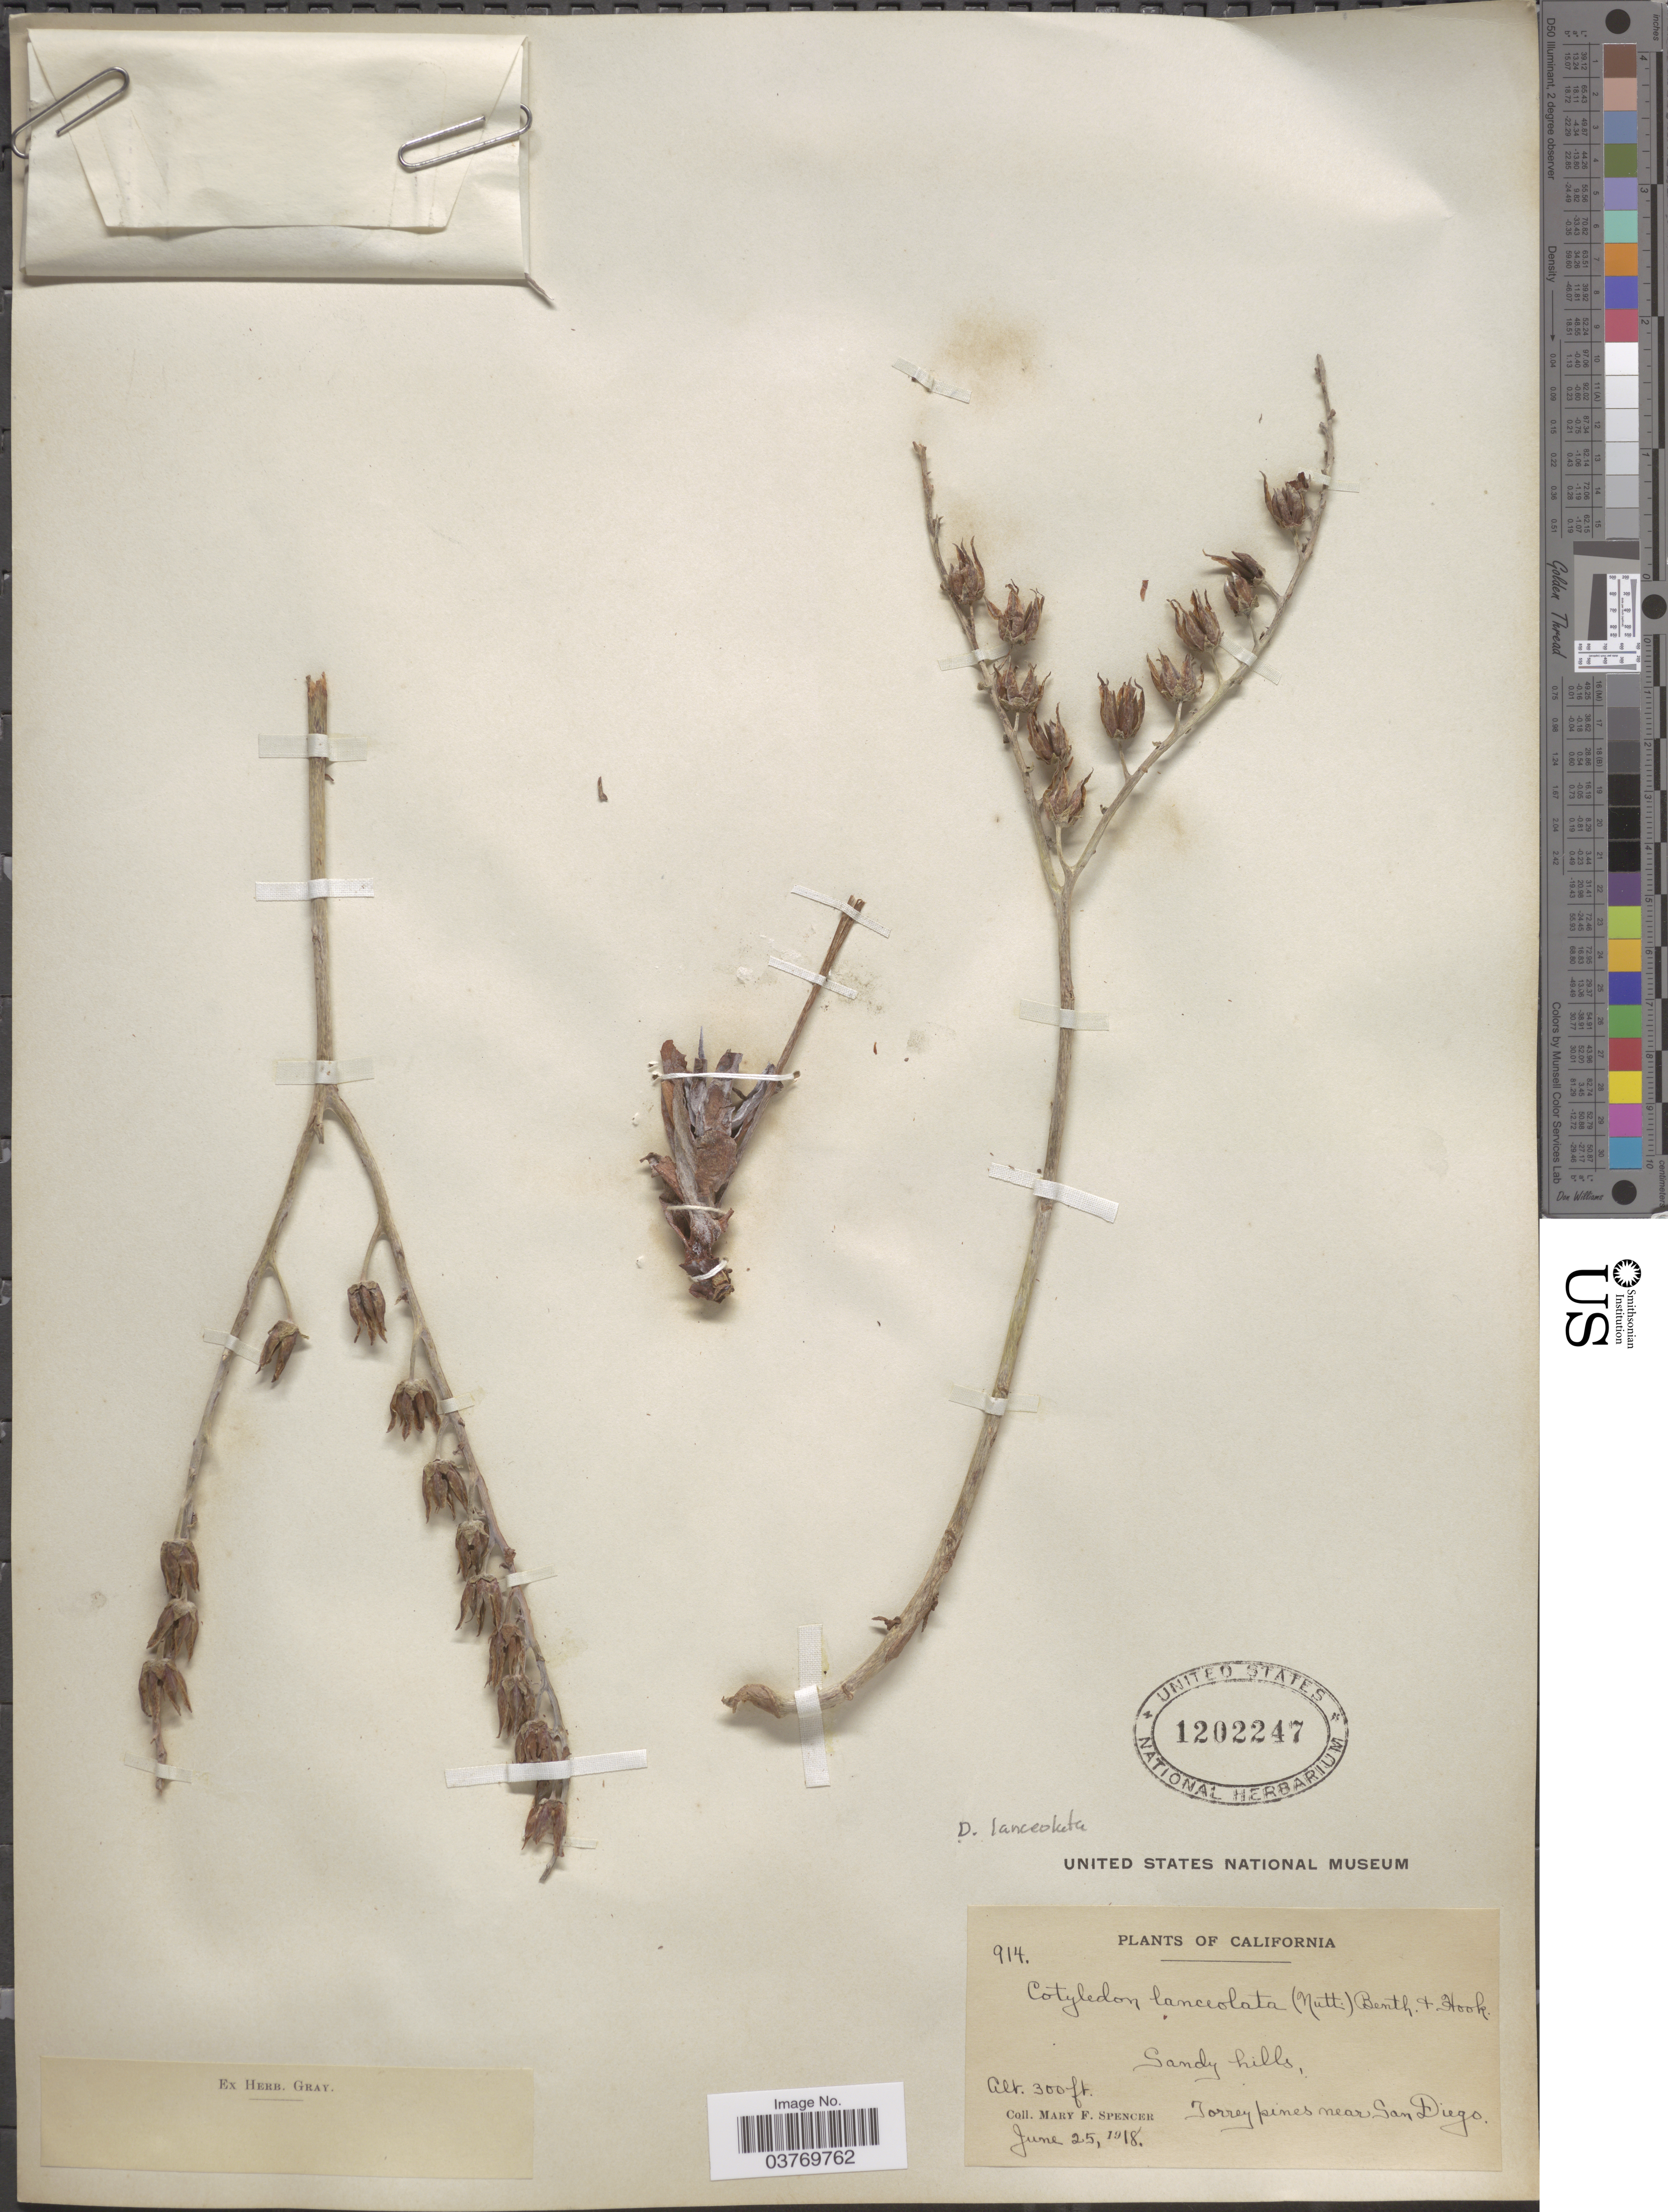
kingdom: Plantae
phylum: Tracheophyta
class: Magnoliopsida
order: Saxifragales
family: Crassulaceae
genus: Dudleya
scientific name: Dudleya lanceolata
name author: (Nutt.) Britton & Rose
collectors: M. Spencer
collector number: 914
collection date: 1918-06-25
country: United States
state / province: California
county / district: San Diego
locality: Torrey pines near San Diego.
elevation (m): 91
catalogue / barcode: US 1202247